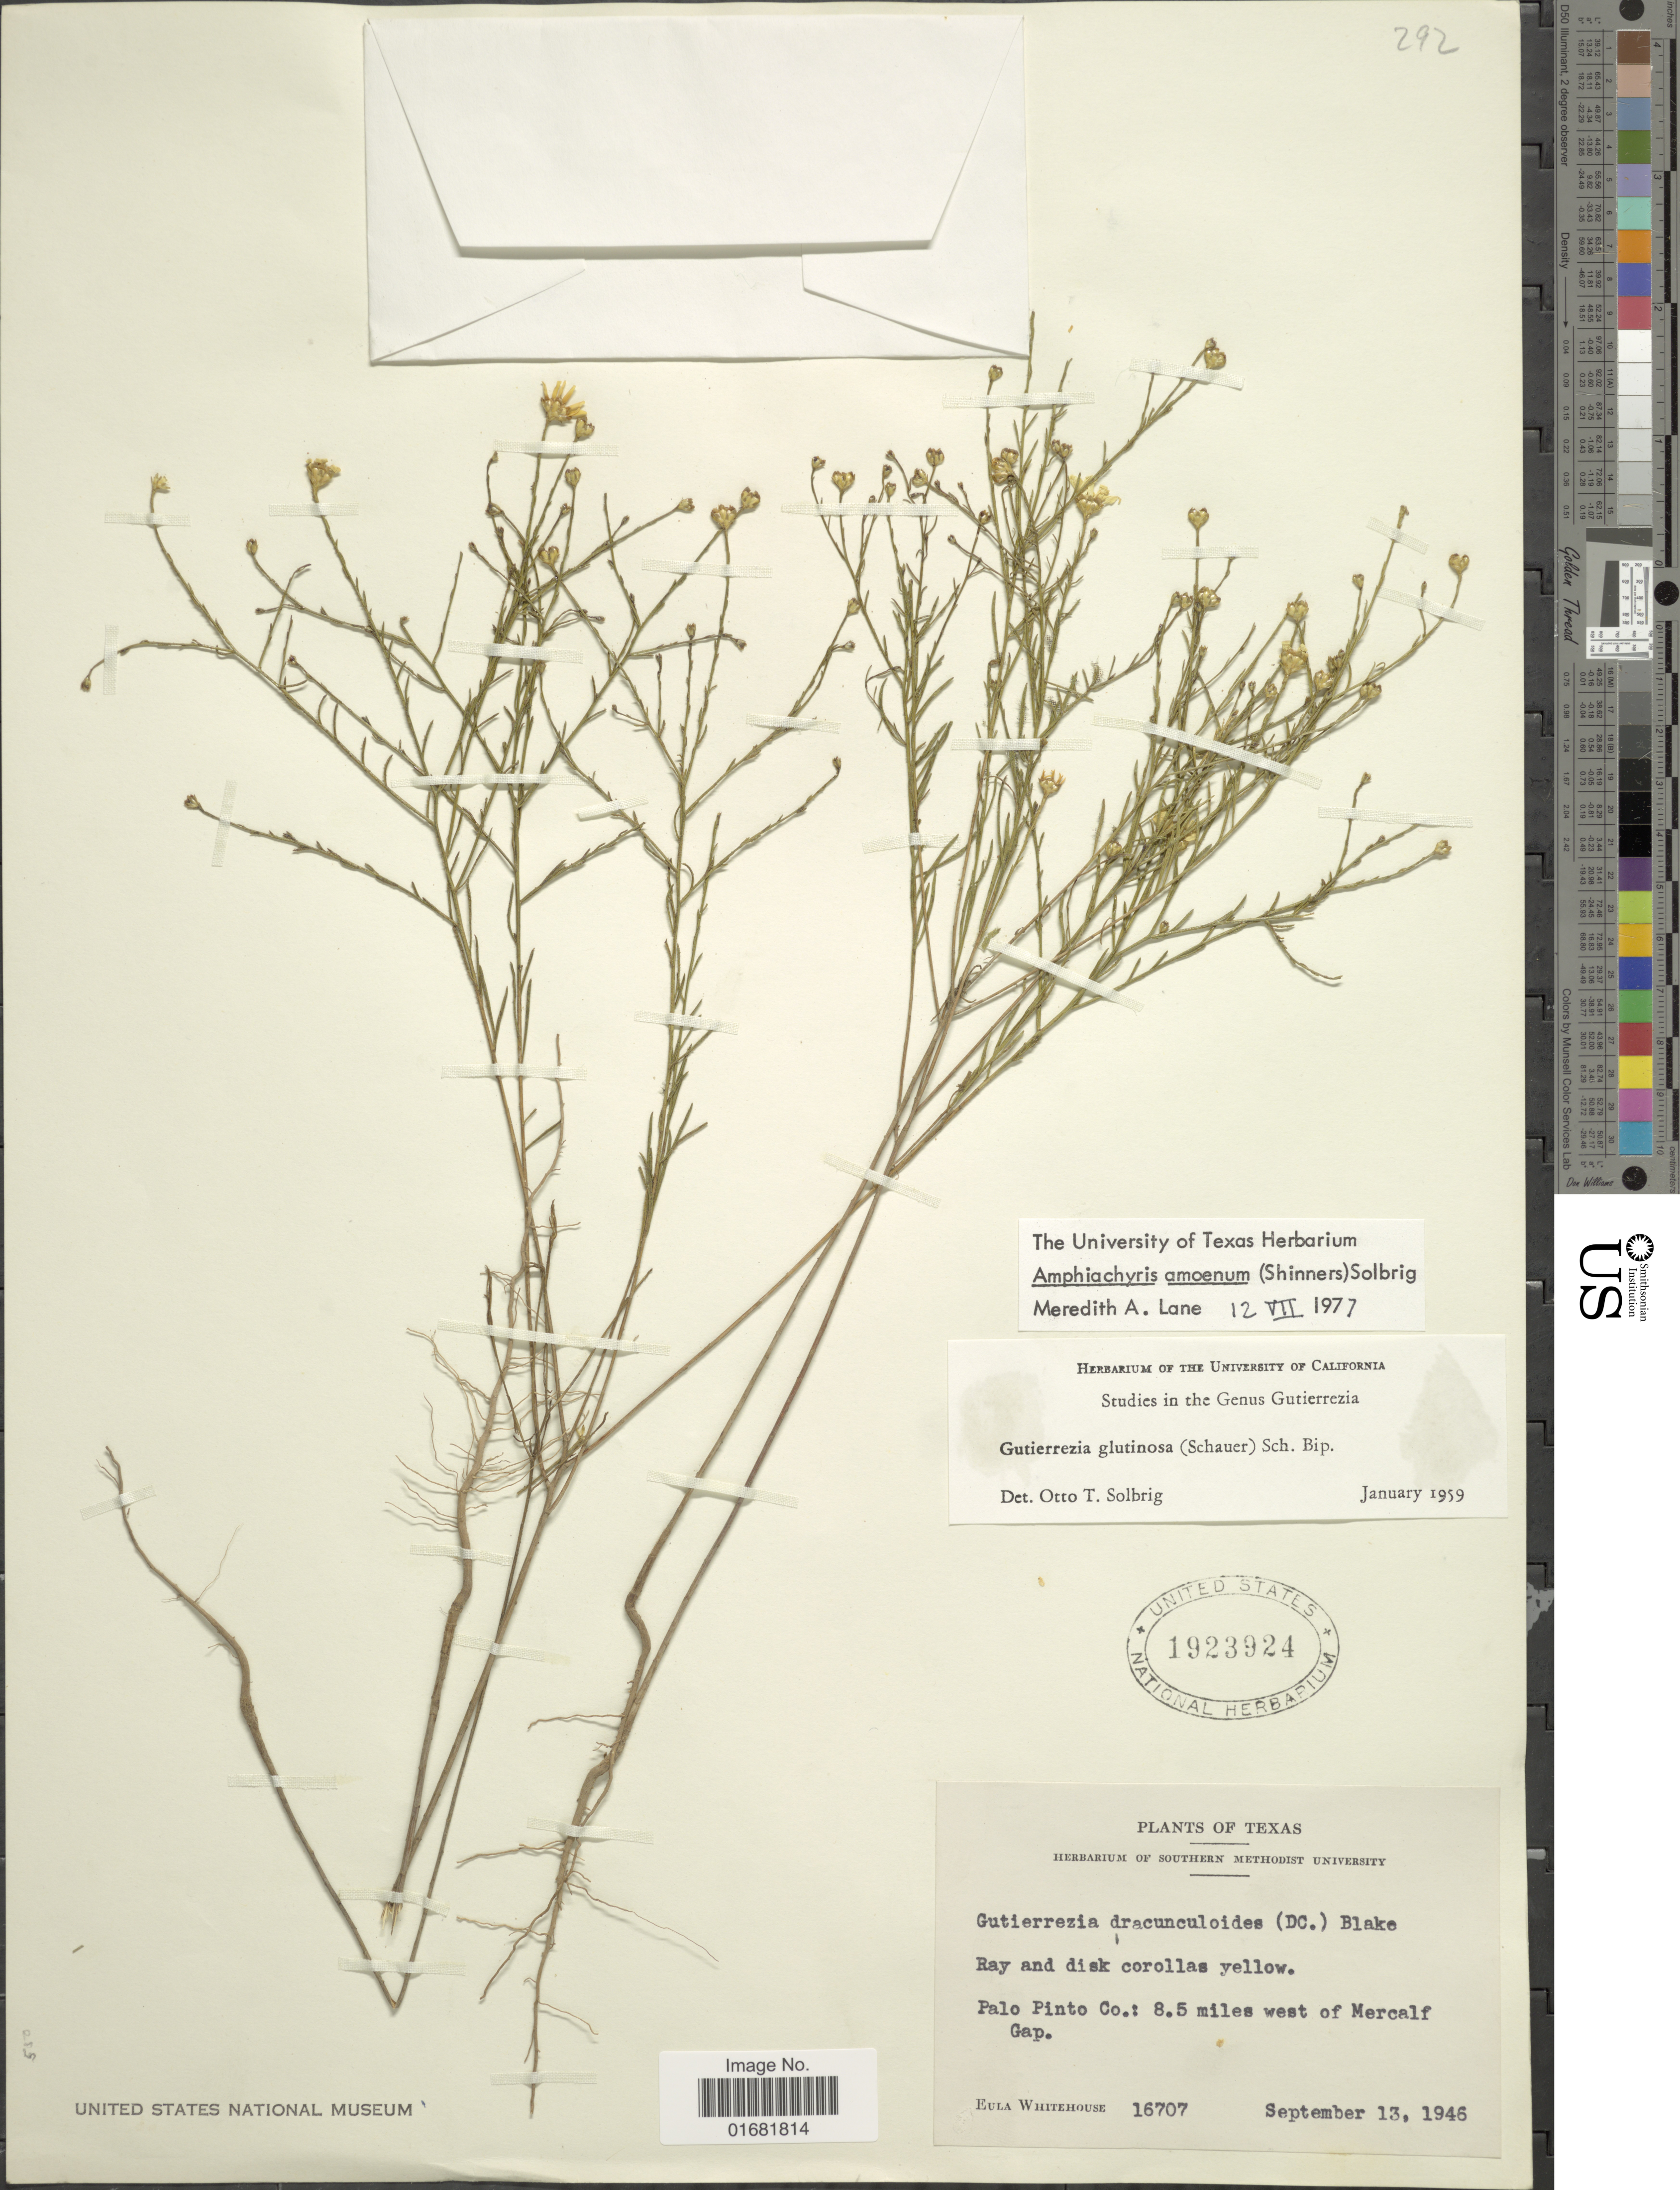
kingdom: Plantae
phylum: Tracheophyta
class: Magnoliopsida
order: Asterales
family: Asteraceae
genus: Amphiachyris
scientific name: Amphiachyris amoena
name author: (Shinners) Solbrig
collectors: E. Whitehouse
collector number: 16707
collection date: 1946-09-13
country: United States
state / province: Texas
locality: Palo Pinto Co.: 8.5 miles west of Mercalf Gap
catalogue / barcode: US 1923924